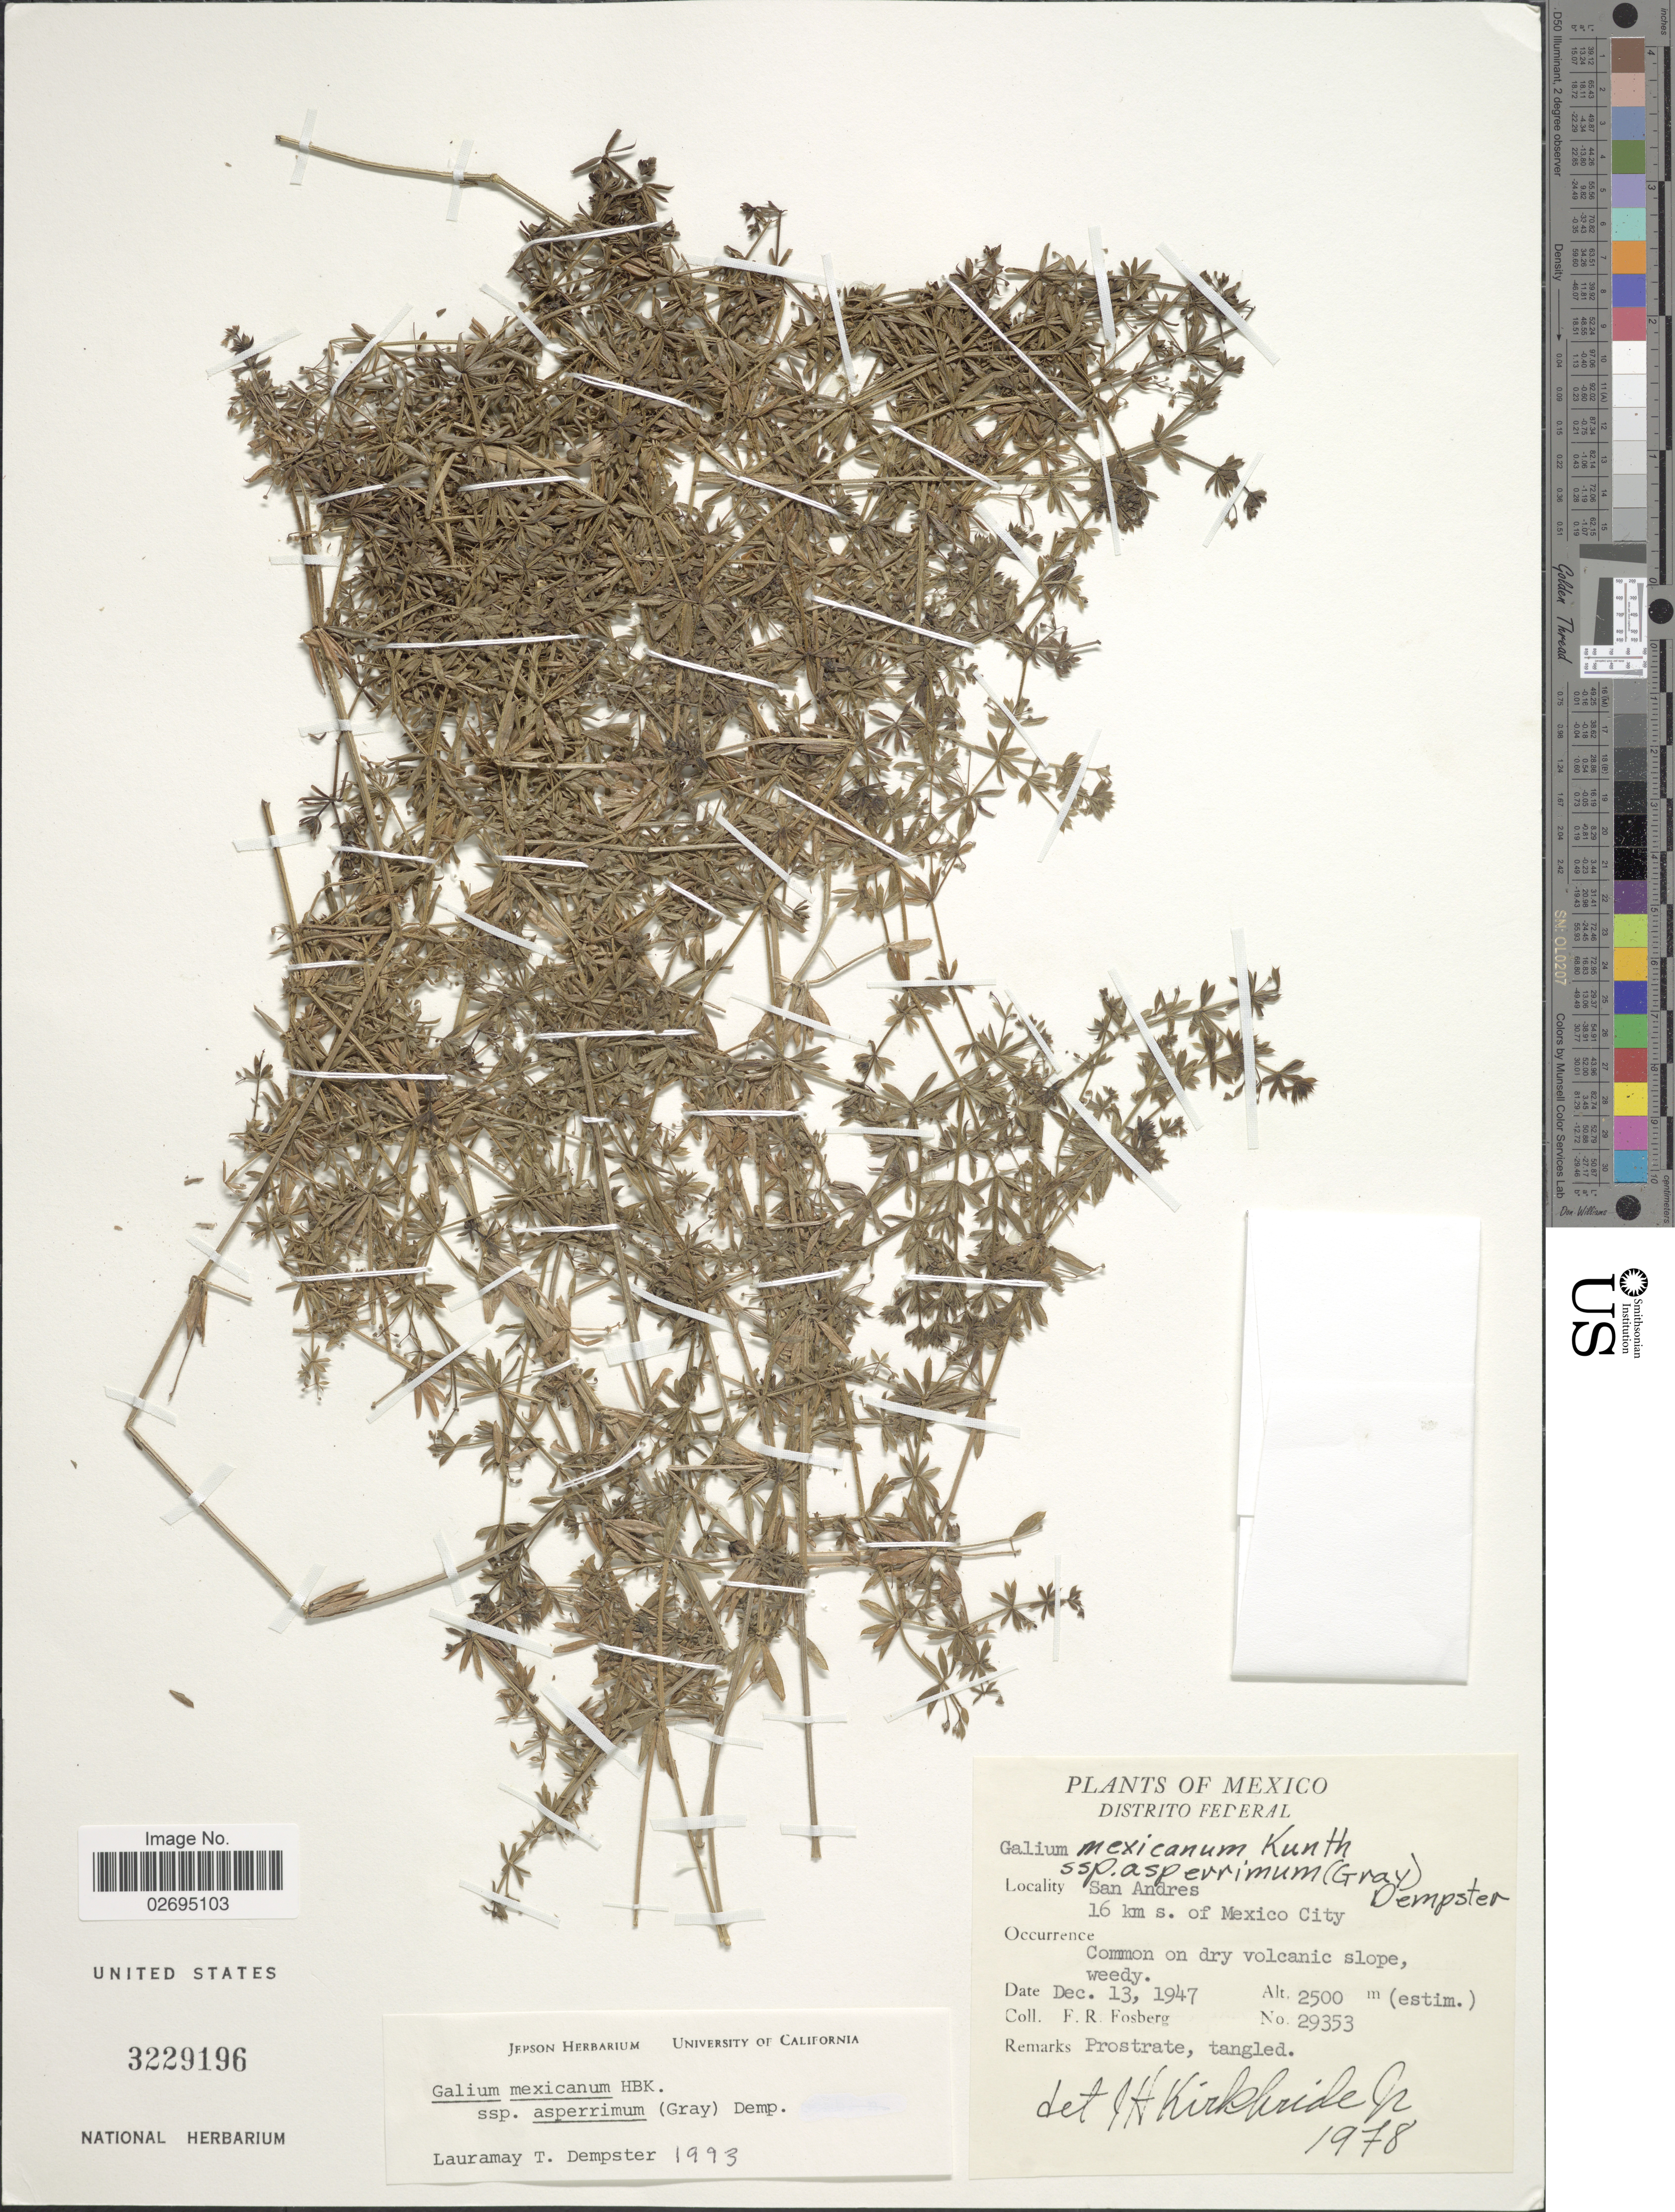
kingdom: Plantae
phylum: Tracheophyta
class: Magnoliopsida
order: Gentianales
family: Rubiaceae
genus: Galium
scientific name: Galium mexicanum subsp. asperrimum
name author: (A. Gray) Dempster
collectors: F. R. Fosberg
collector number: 29353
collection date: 1947-12-13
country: Mexico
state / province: Distrito Federal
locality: San Andres. 16 km s. of Mexico City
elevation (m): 2500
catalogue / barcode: US 3229196